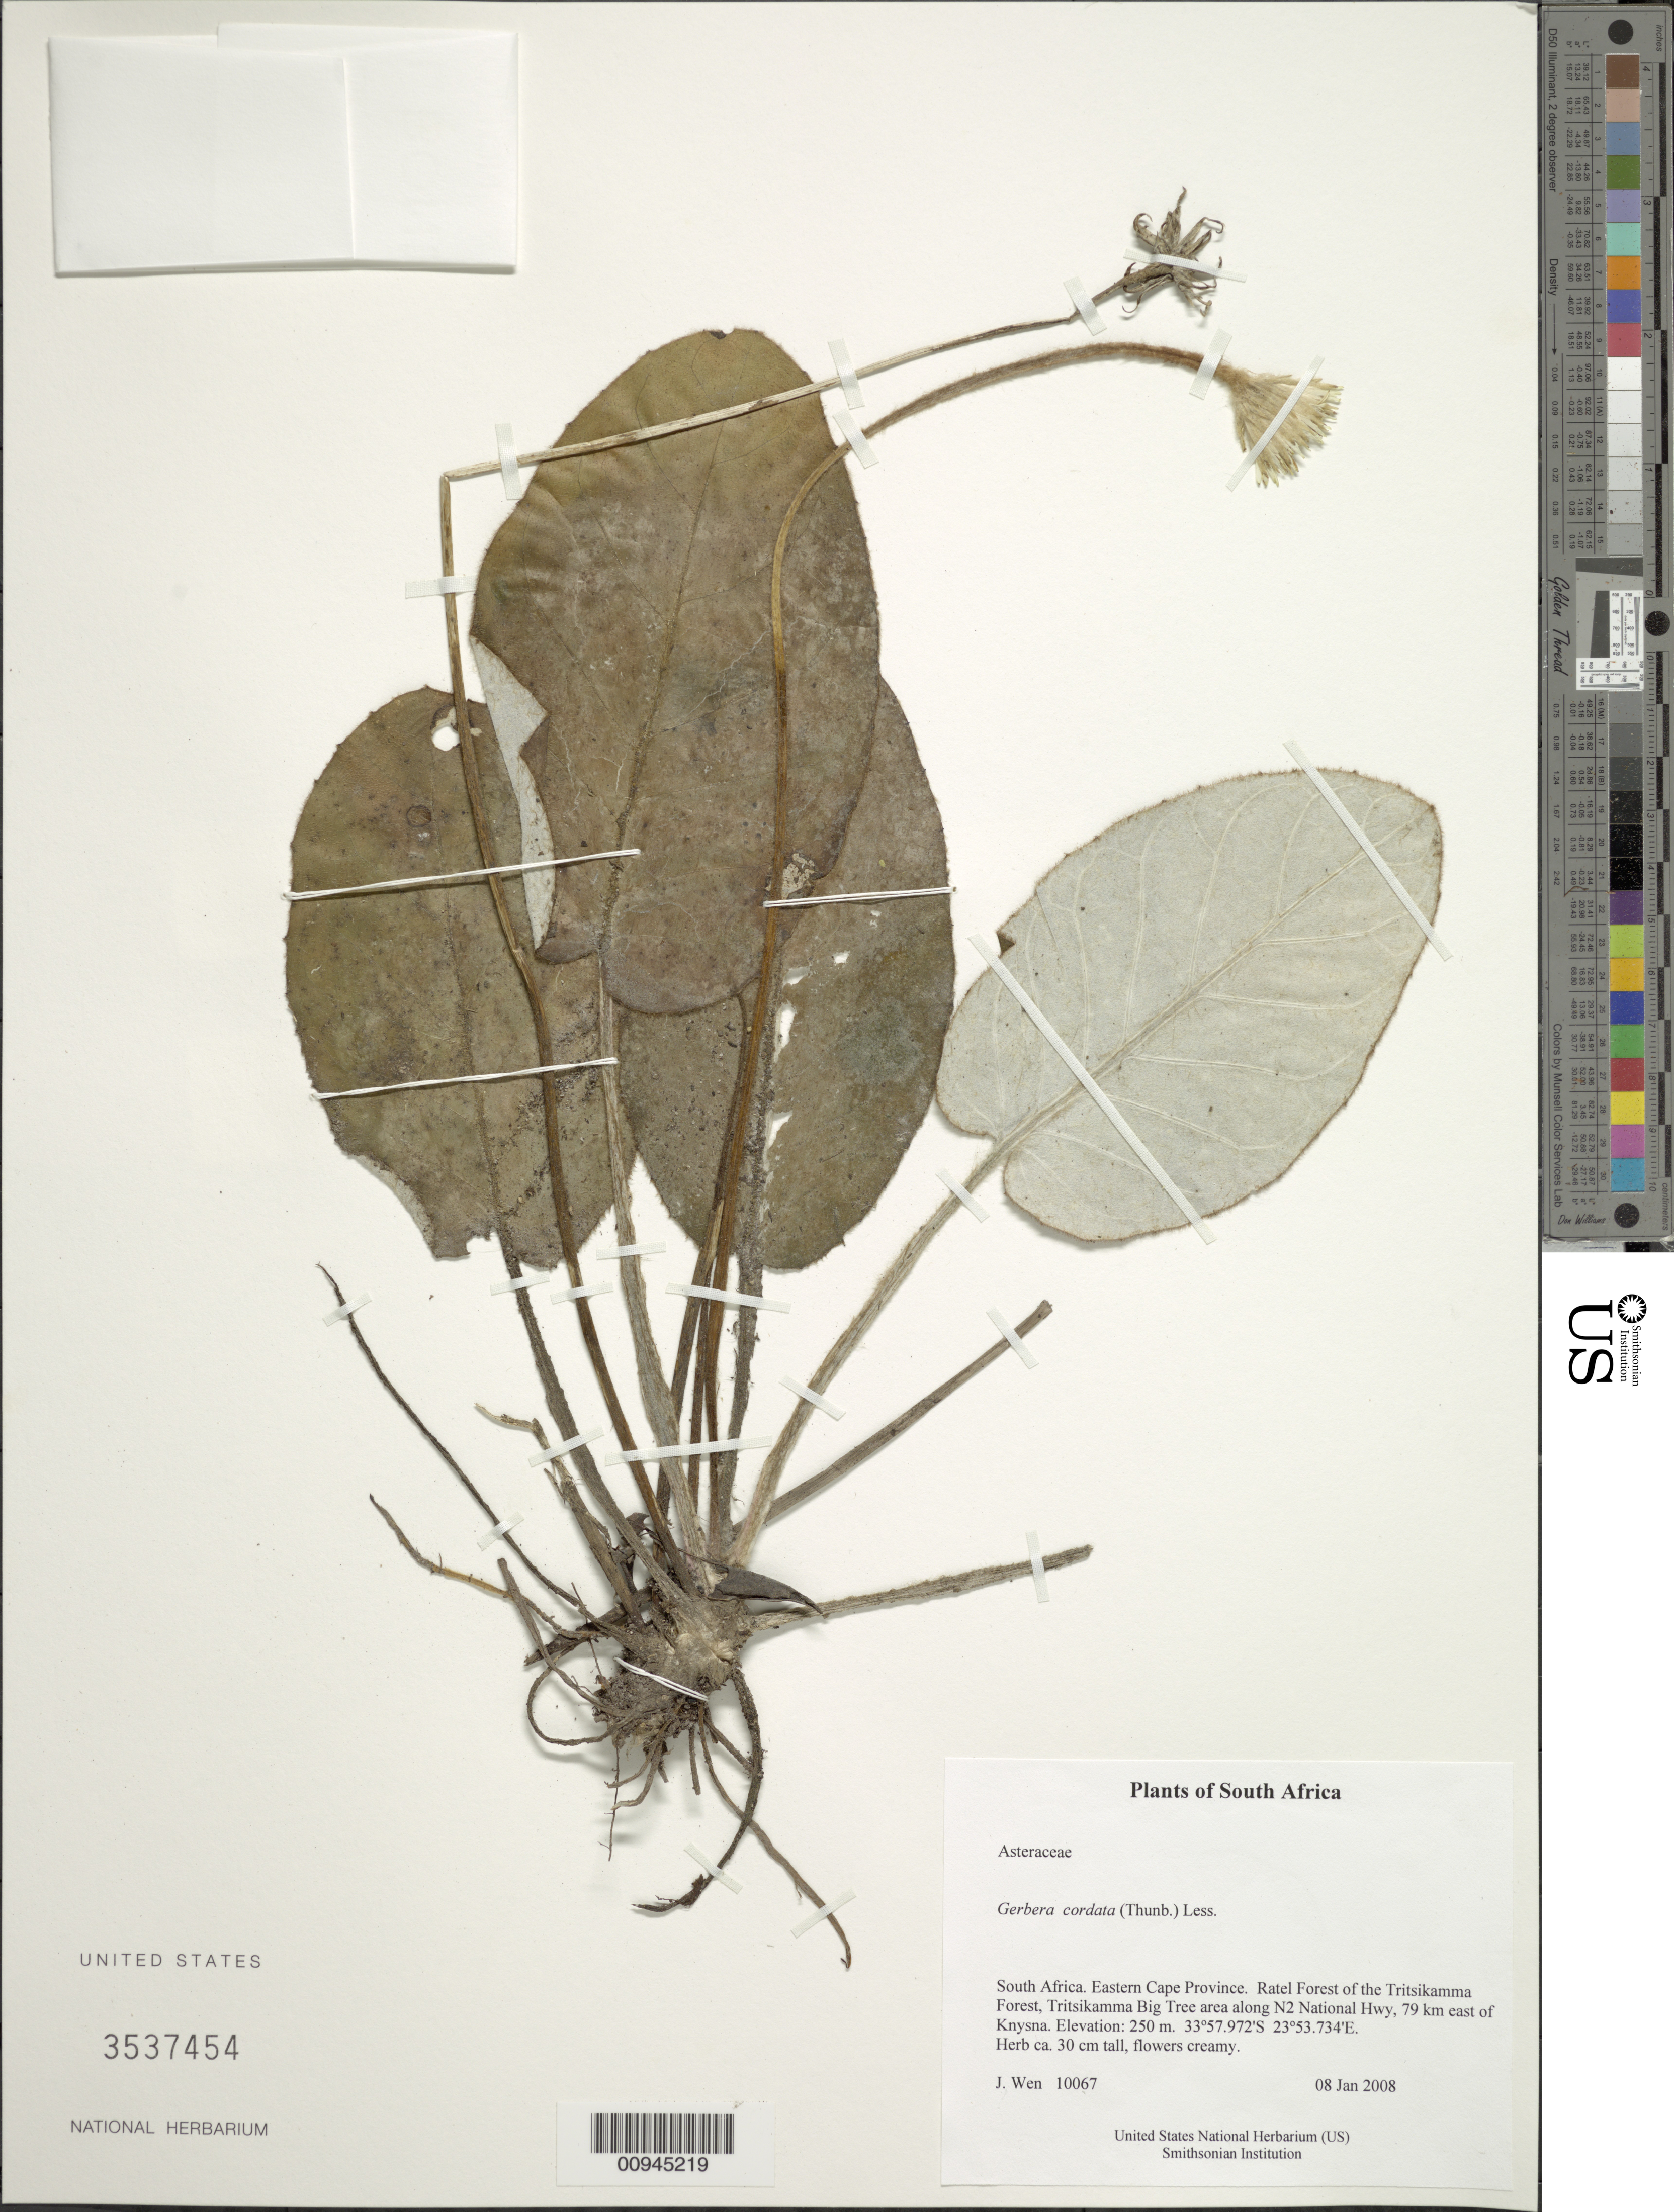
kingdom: Plantae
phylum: Tracheophyta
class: Magnoliopsida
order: Asterales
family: Asteraceae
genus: Gerbera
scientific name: Gerbera aspleniifolia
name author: (Lam.) Spreng.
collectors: J. Wen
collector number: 10067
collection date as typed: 08 Jan 2008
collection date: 2008-01-08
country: South Africa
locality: Eastern Cape Province. Ratel Forest of the Tritsikamma Forest, Tritsikamma Big Tree area along N2 National Hwy, 79 km east of Knysna.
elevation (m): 250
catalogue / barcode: US 3537454